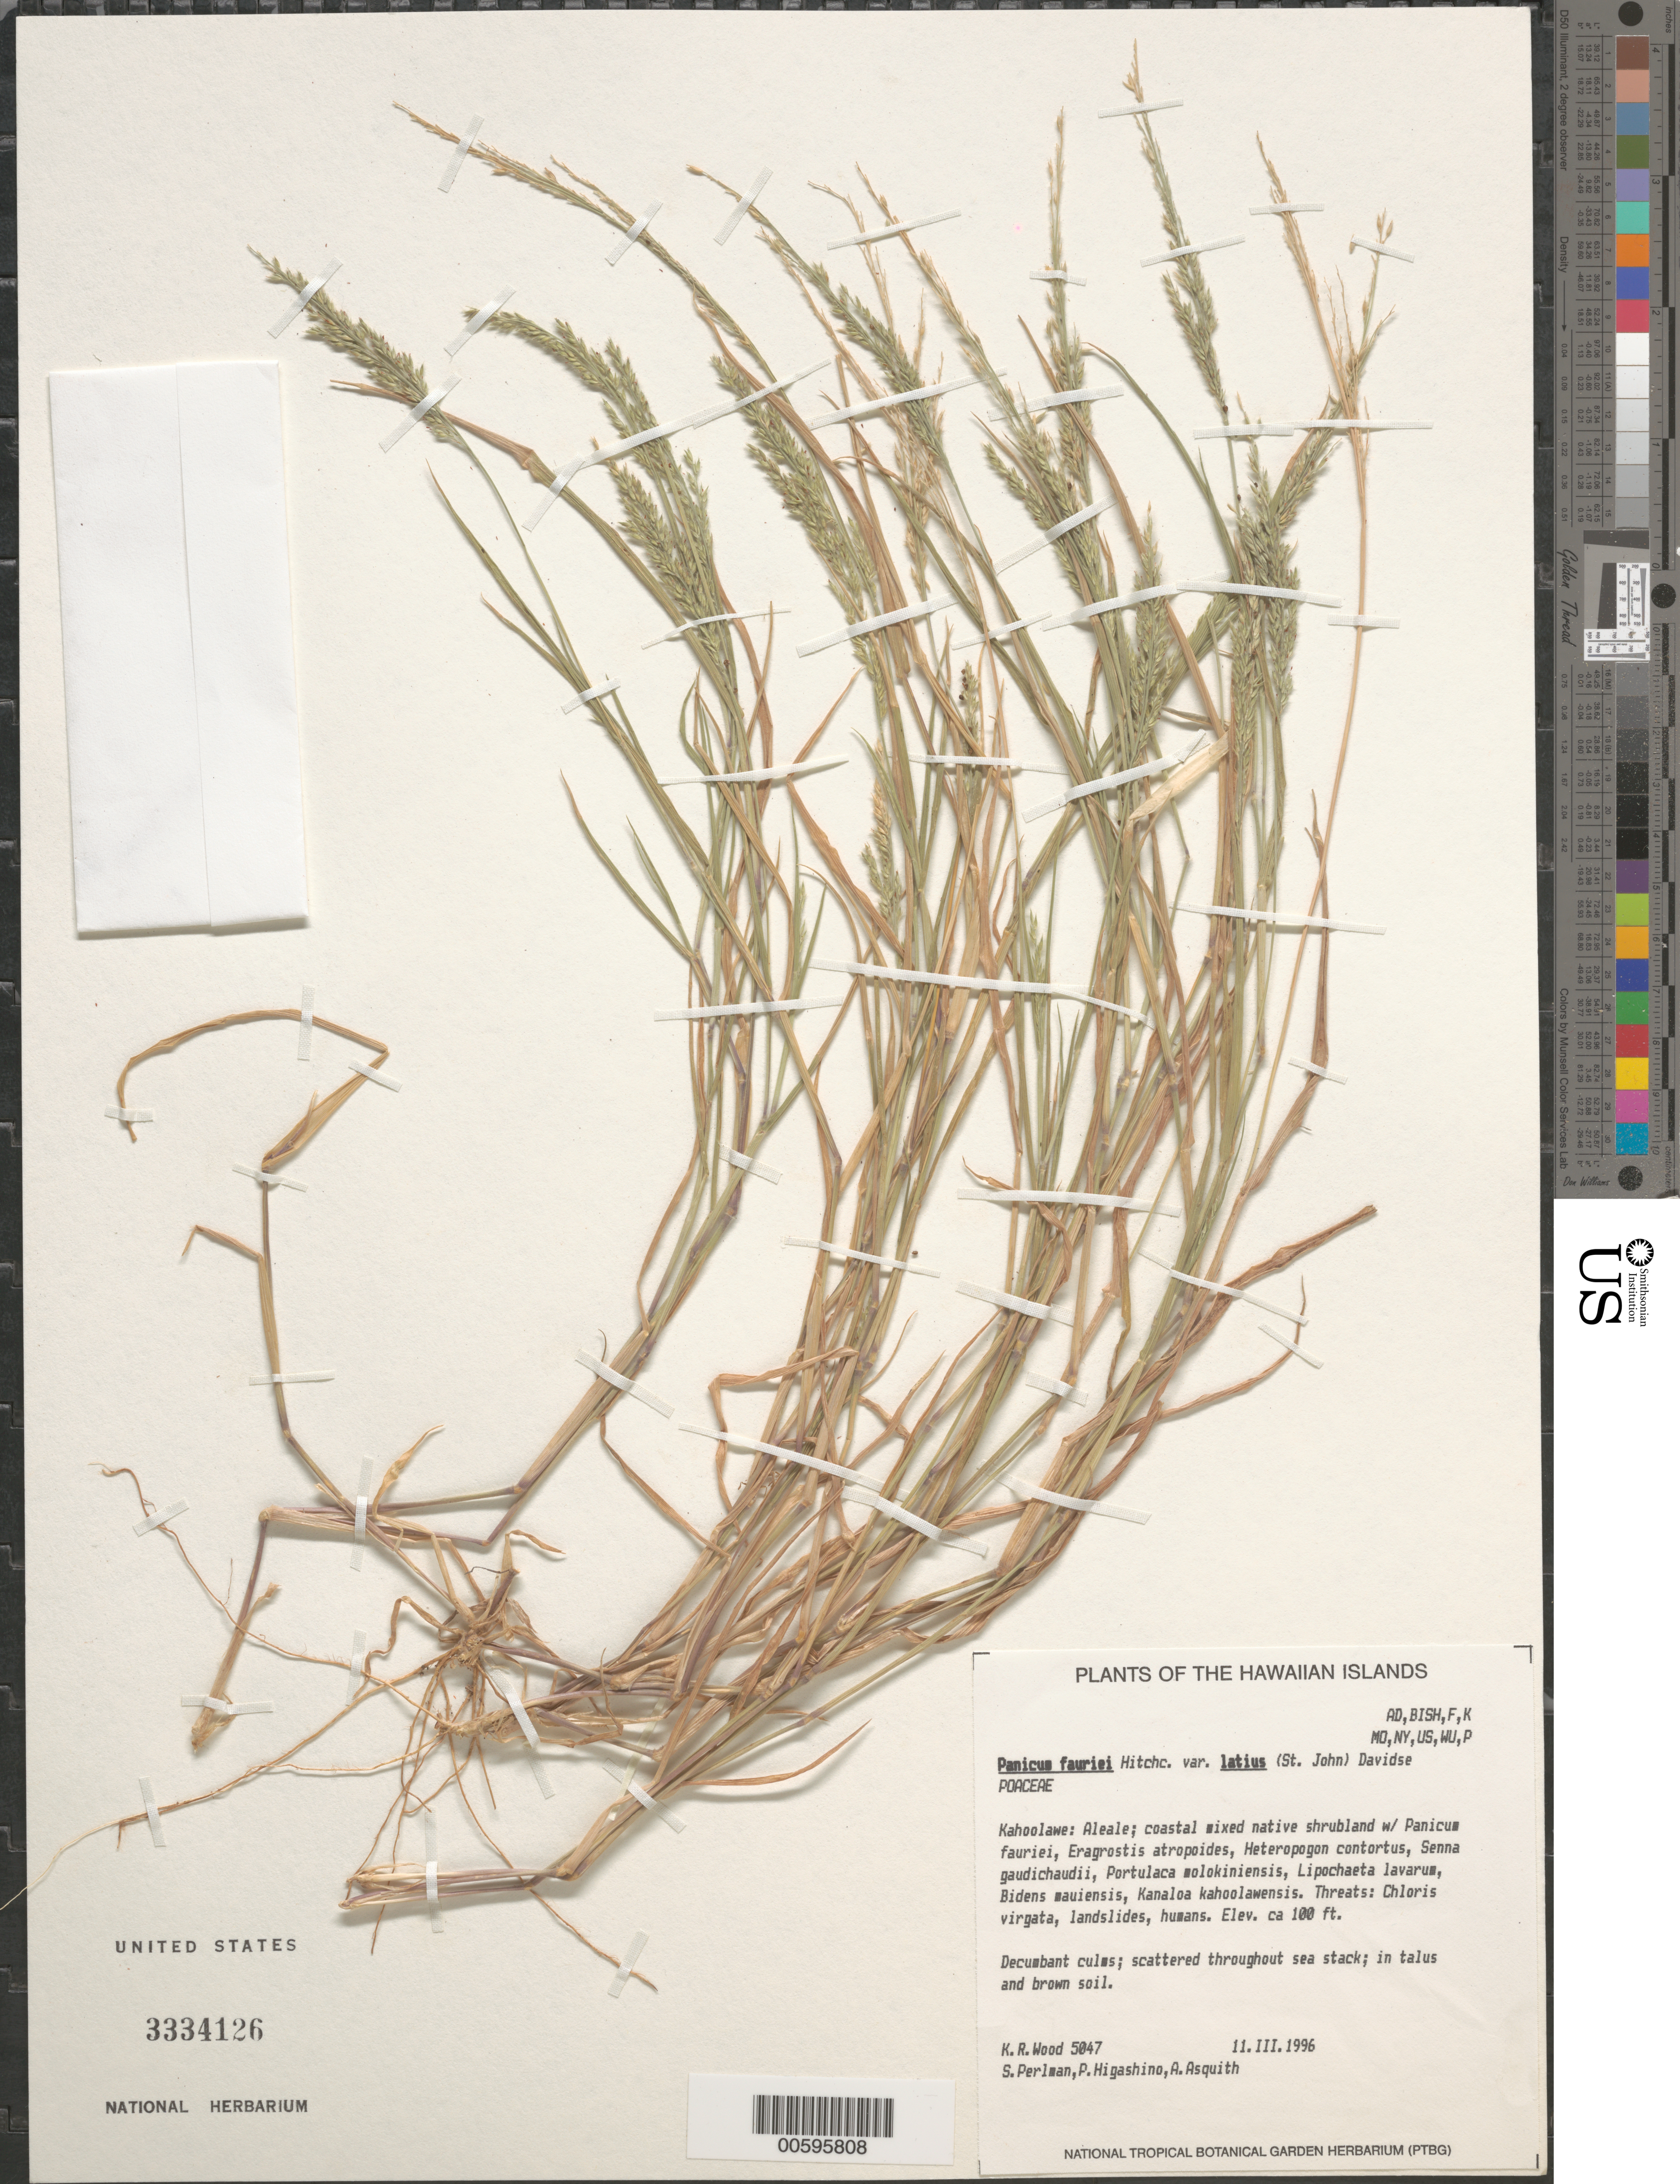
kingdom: Plantae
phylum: Tracheophyta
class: Liliopsida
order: Poales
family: Poaceae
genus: Panicum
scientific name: Panicum fauriei var. latius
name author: (H. St. John) Davidse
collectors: K. R. Wood, S. P. Perlman, P. Higashino & A. Asquith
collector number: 5047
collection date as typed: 11 Mar 1996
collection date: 1996-03-11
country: United States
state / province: Hawaii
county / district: Maui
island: Kaho'olawe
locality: Aleale.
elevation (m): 30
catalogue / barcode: US 3334126